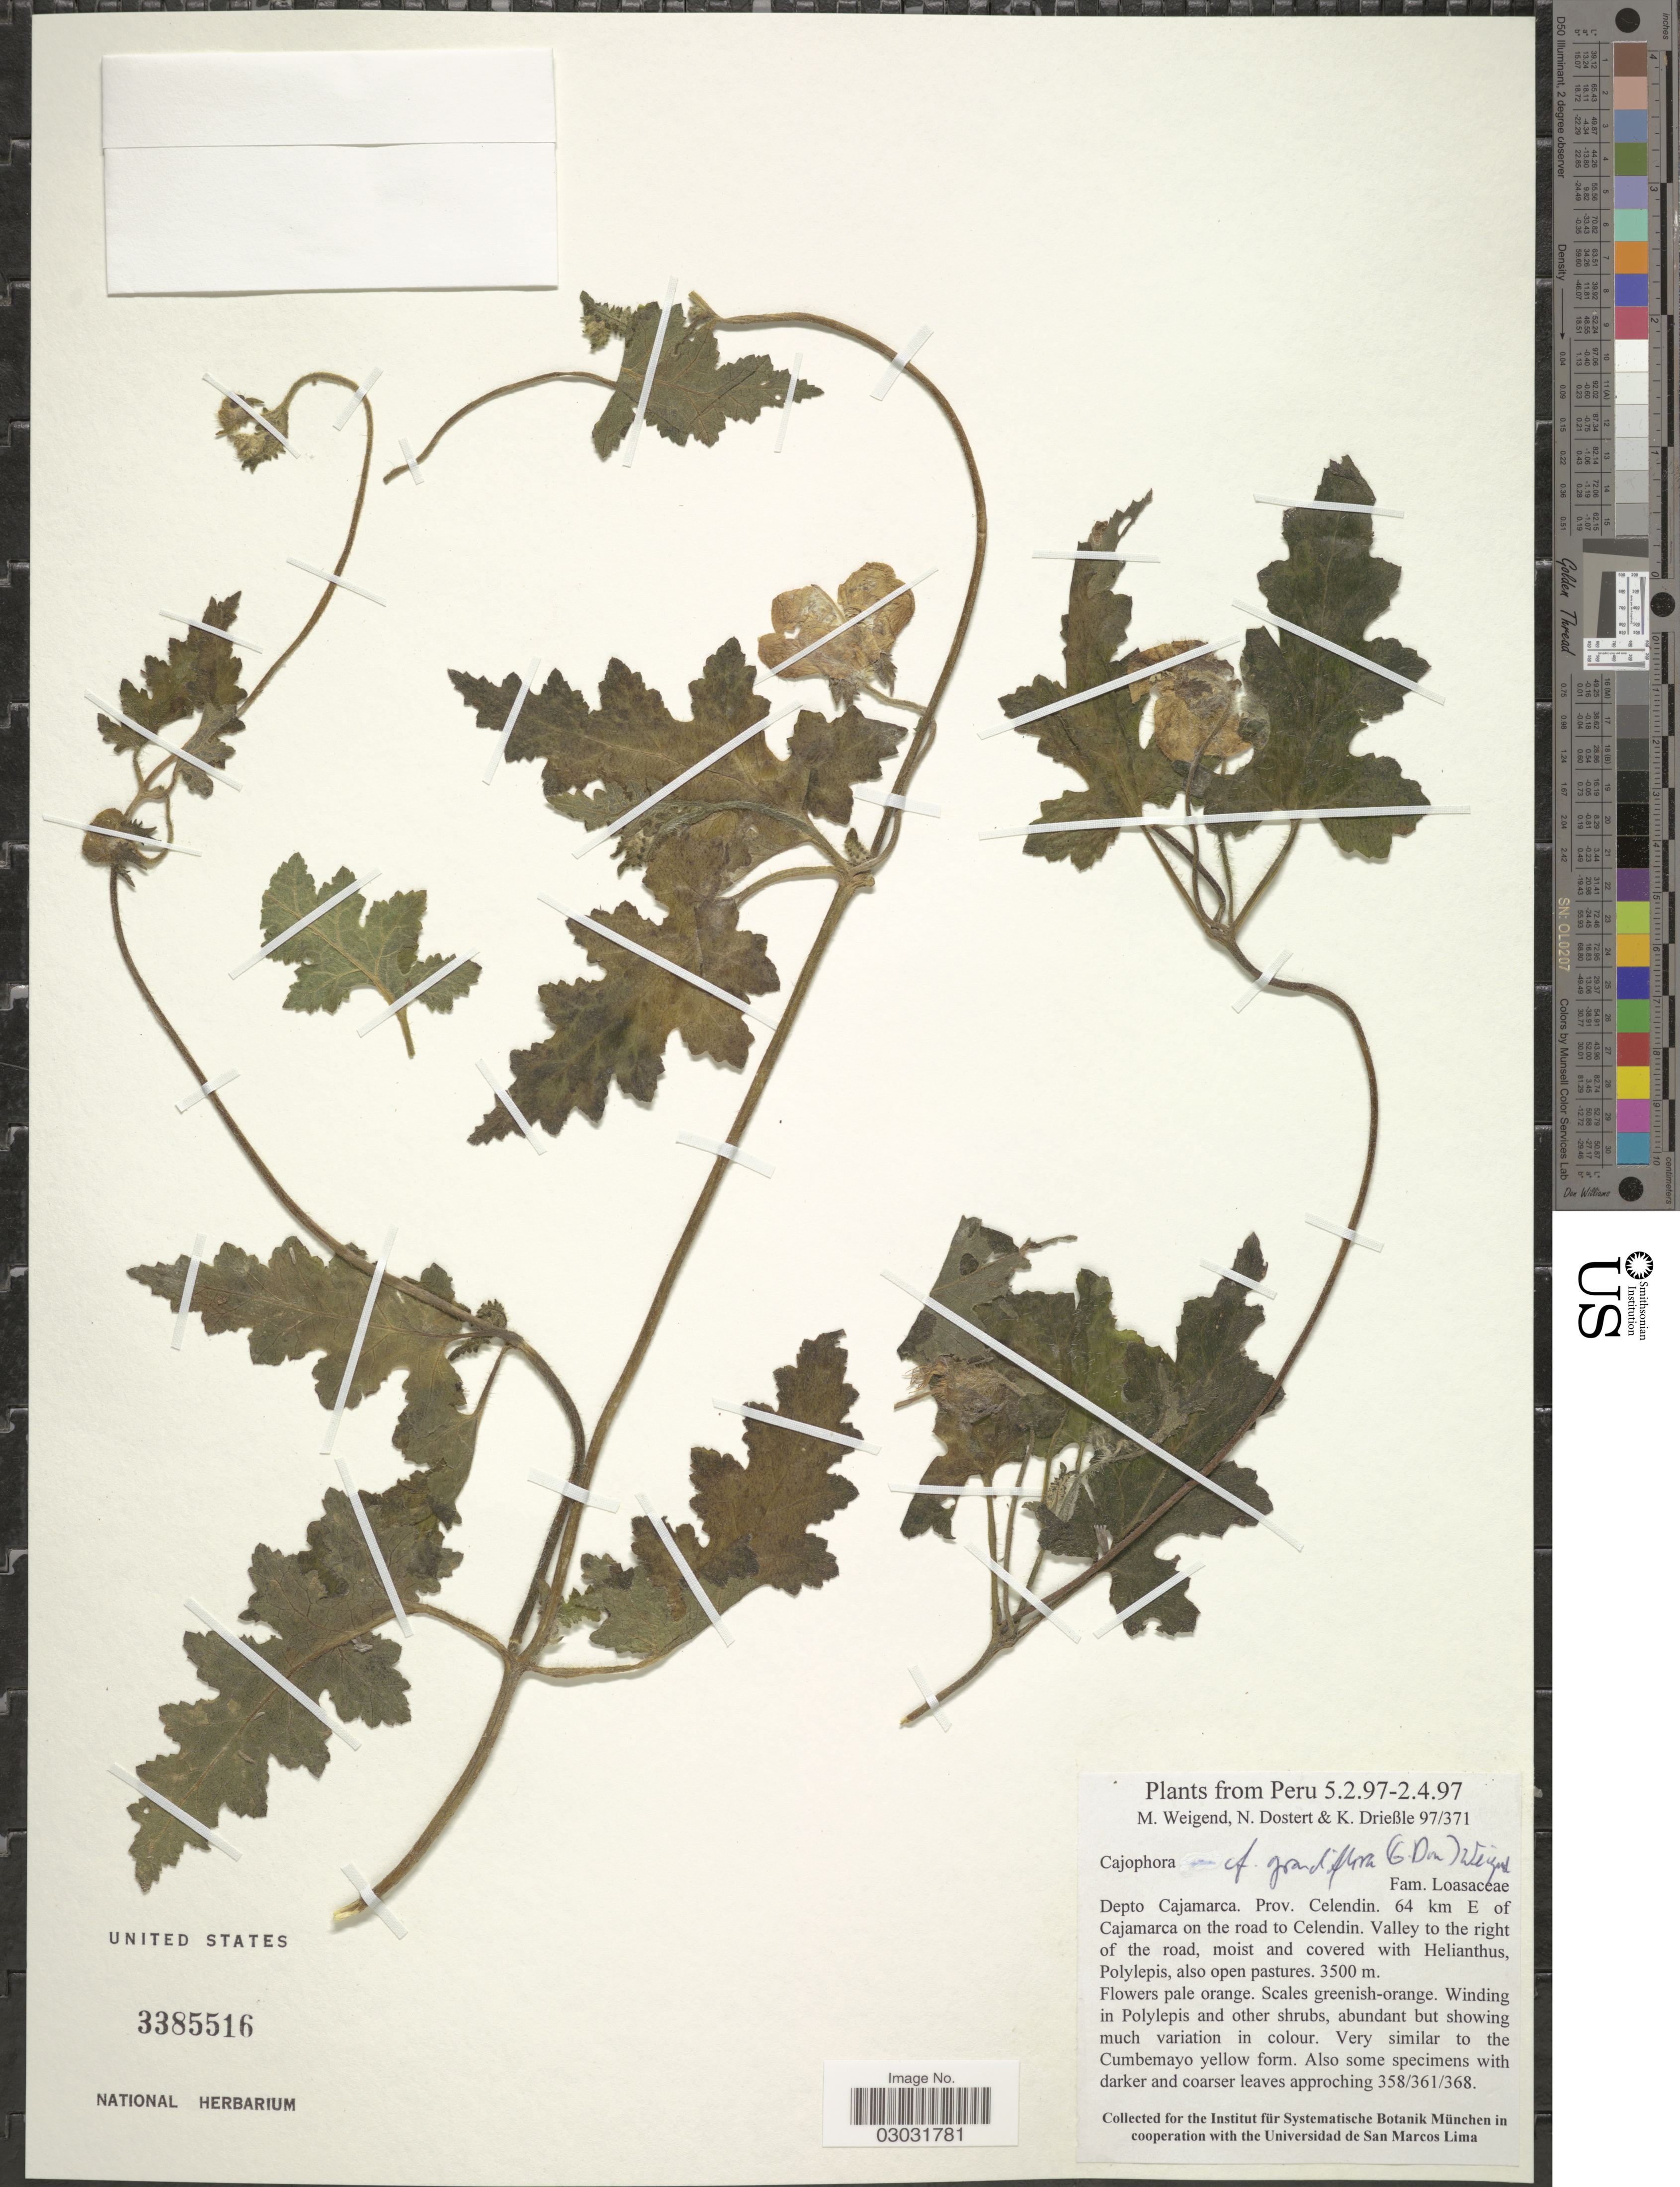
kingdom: Plantae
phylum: Tracheophyta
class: Magnoliopsida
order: Cornales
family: Loasaceae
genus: Caiophora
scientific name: Caiophora grandiflora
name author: (Ruiz & Pav. ex G. Don) Weigend & Mark. Ackermann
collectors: M. Weigend, N. Dostert & K. Drießle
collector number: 97/371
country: Peru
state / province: Cajamarca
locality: Depto. Cajamarca. Prov. Celendin. 64 km E of Cajamarca on the road to Celendin. Valley to the right of the road.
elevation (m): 3500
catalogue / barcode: US 3385516